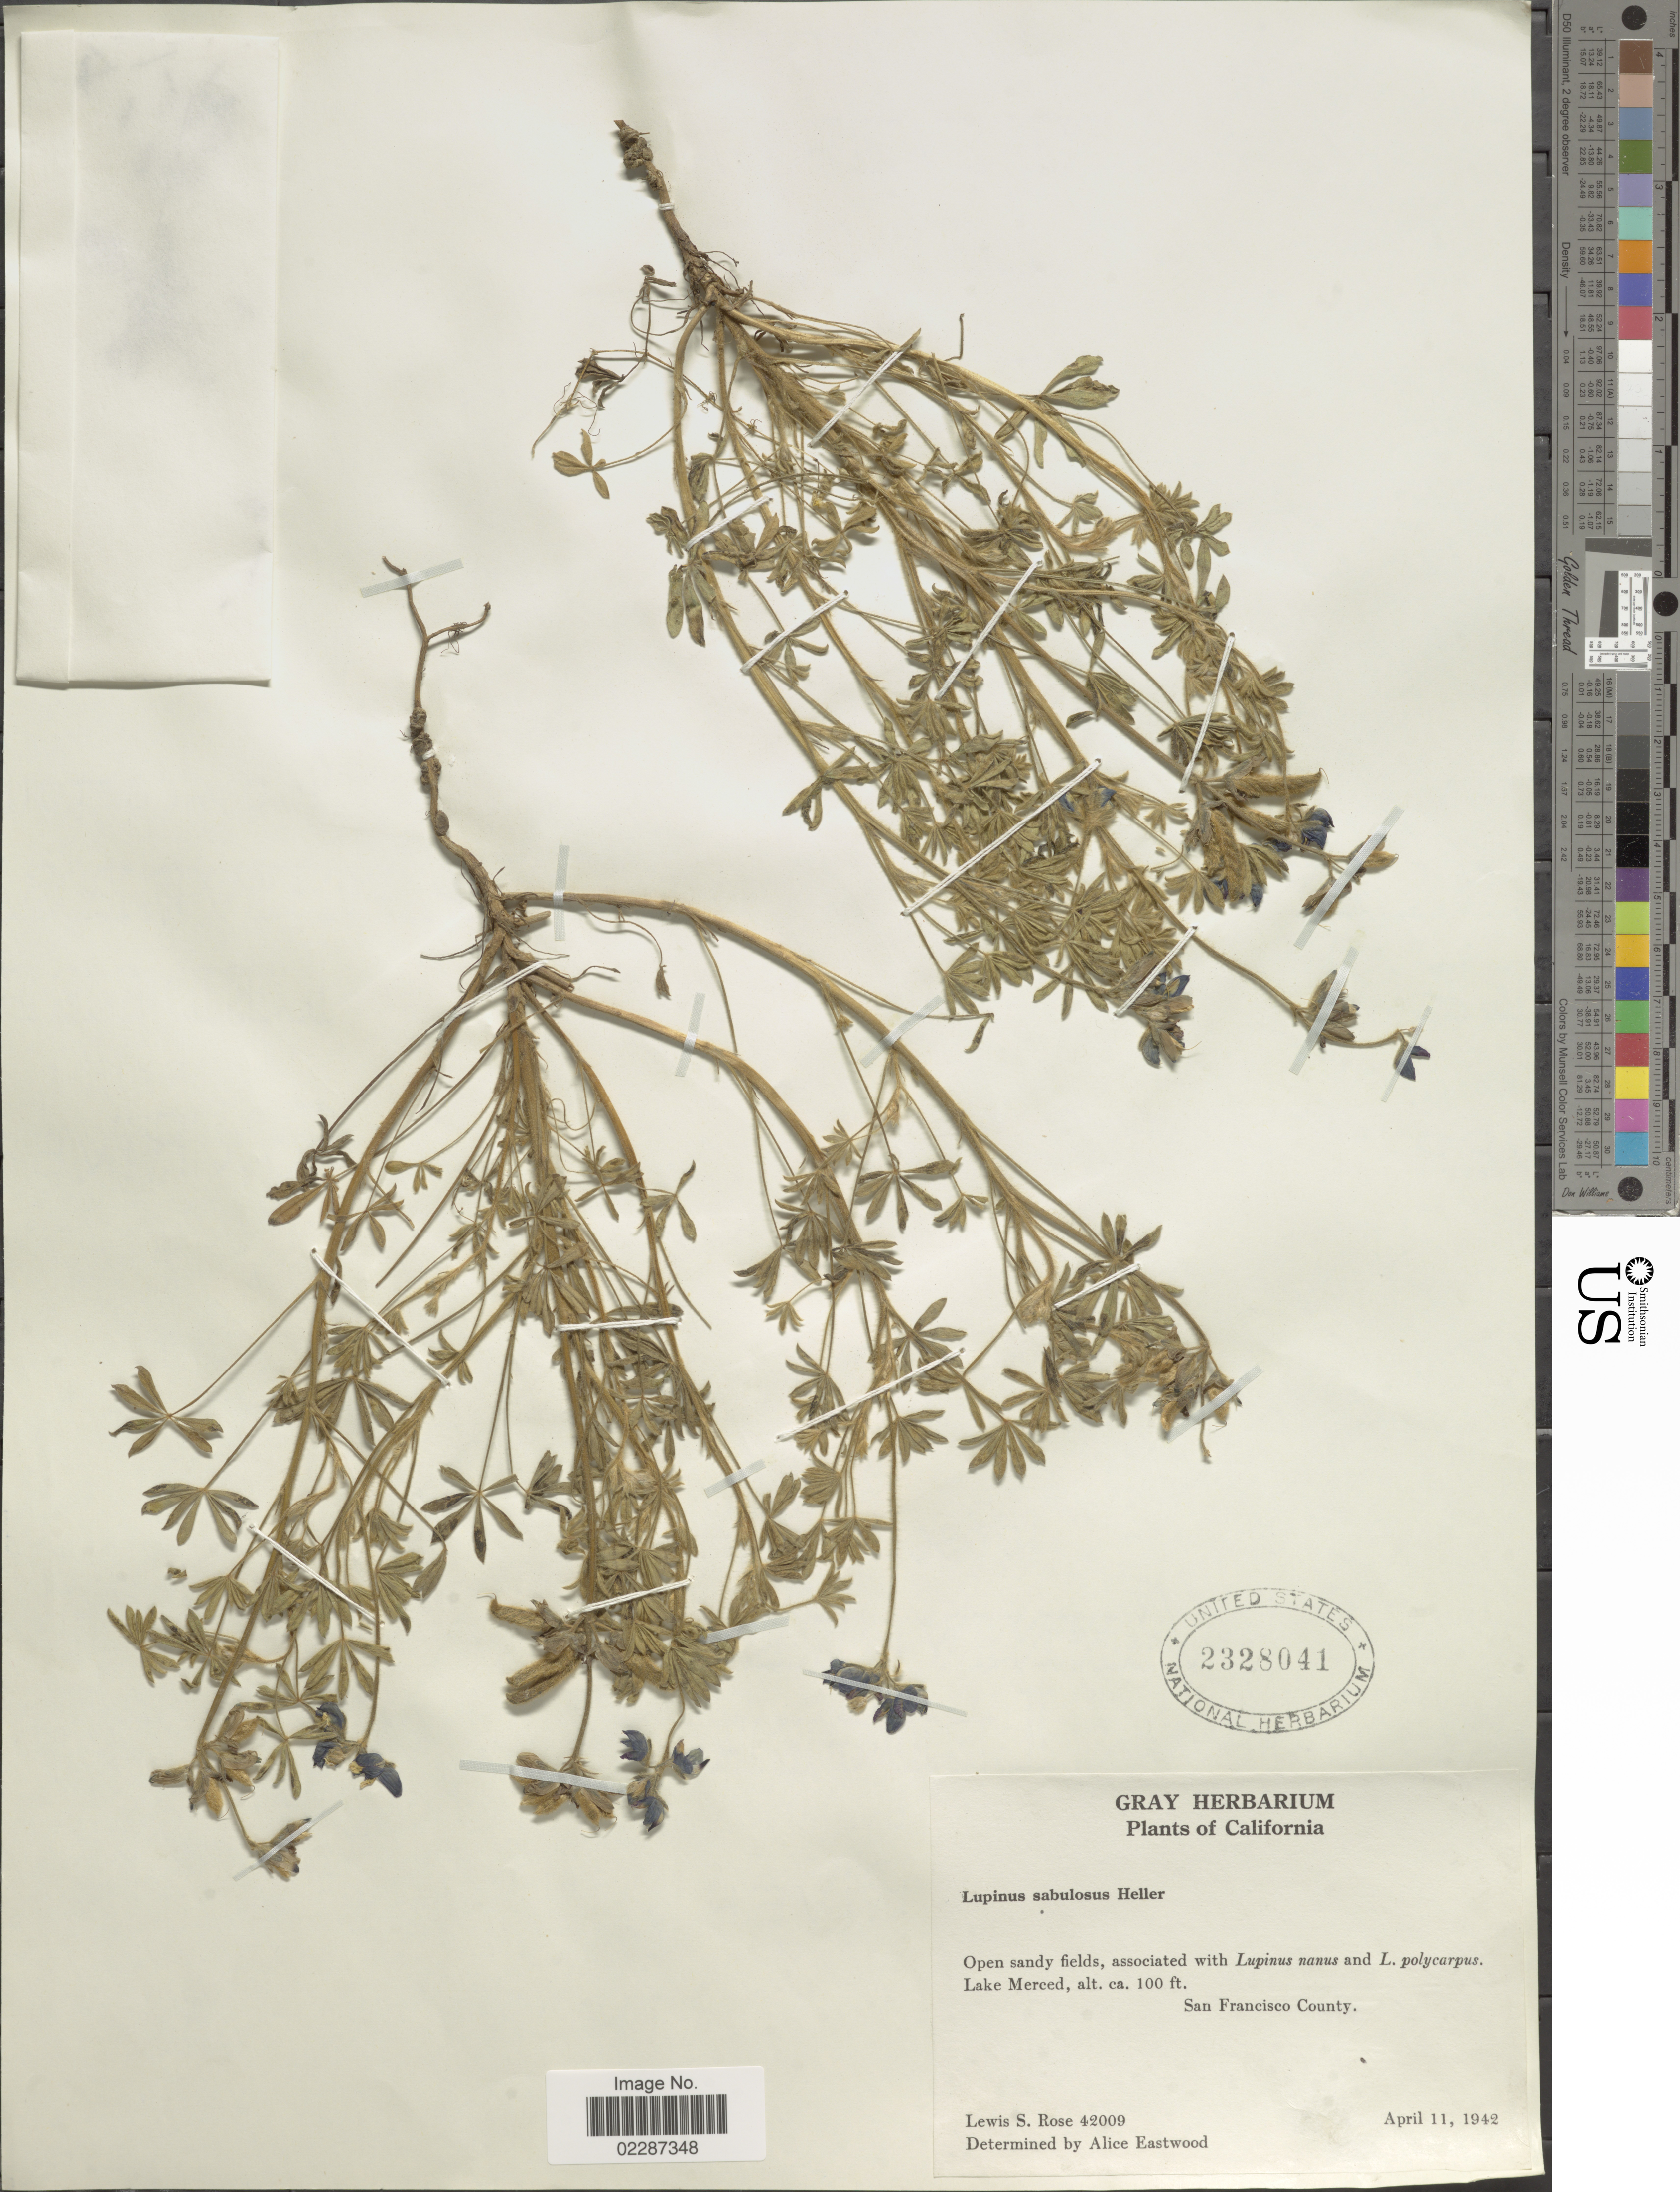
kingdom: Plantae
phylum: Tracheophyta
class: Magnoliopsida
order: Fabales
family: Fabaceae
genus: Lupinus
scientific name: Lupinus sabulosus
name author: A. Heller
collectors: L. S. Rose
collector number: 42009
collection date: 1942-04-11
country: United States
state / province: California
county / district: San Francisco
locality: San Francisco, Lake Merced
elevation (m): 30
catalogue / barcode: US 2328041